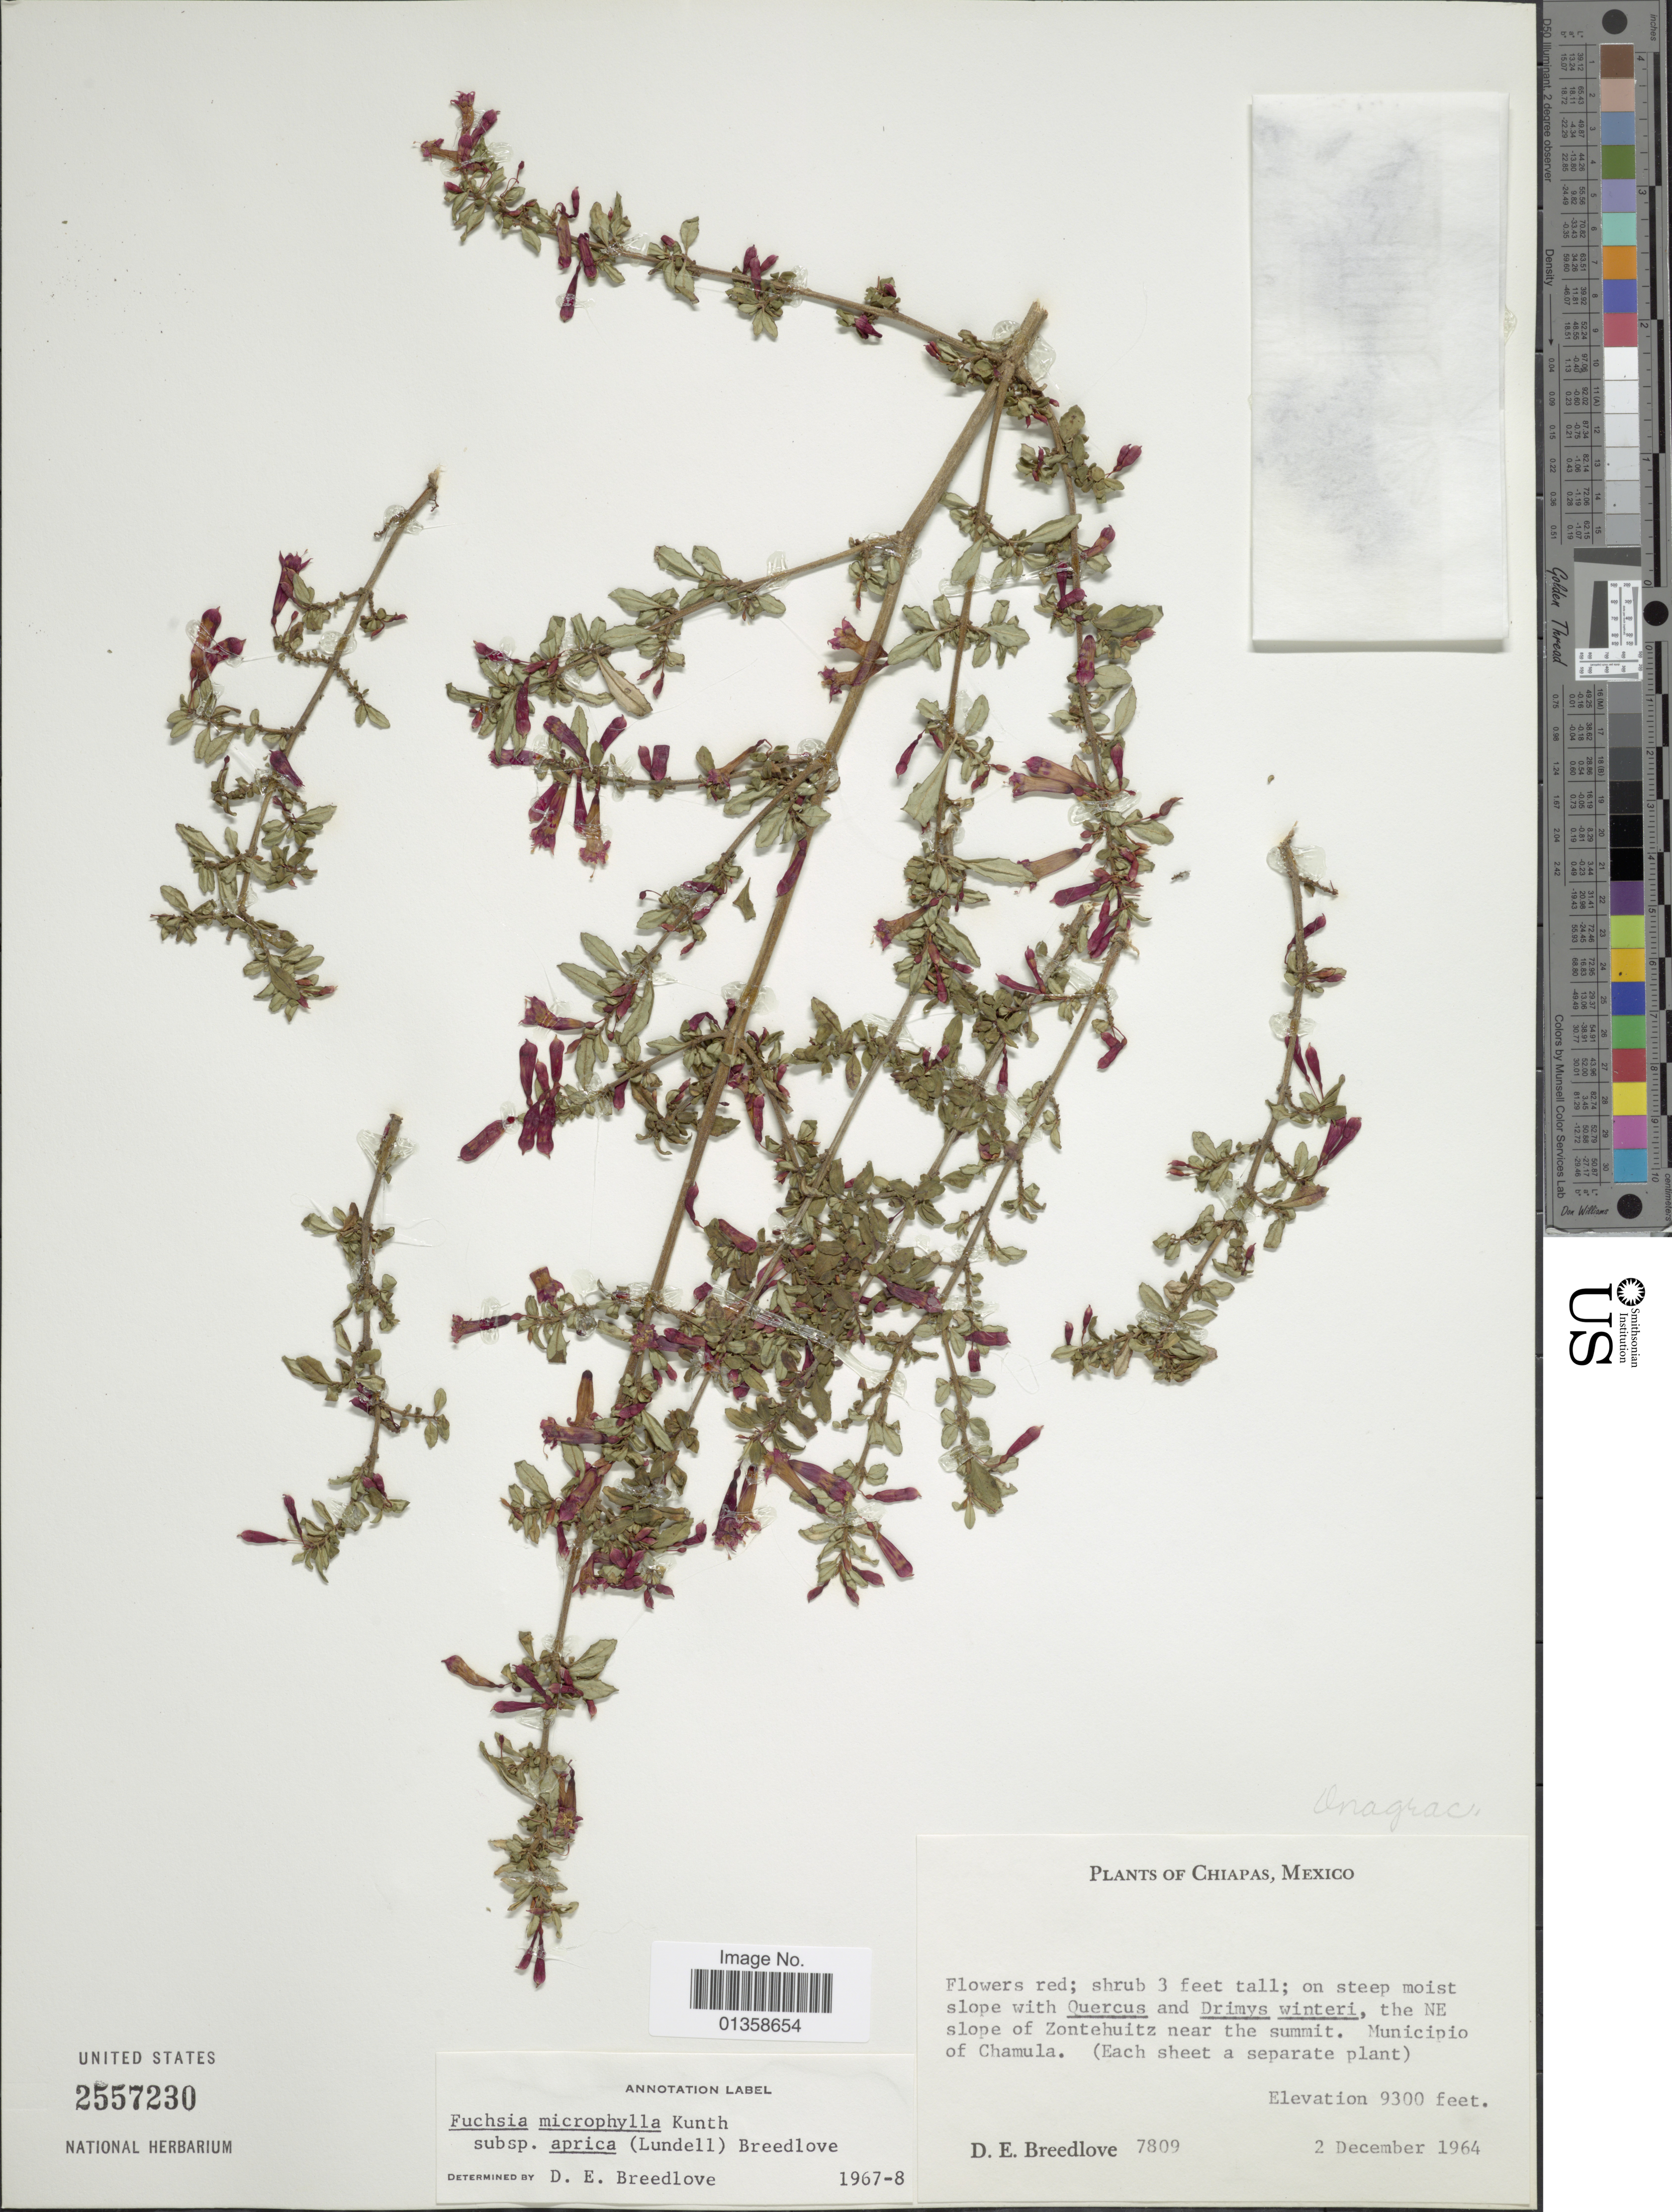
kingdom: Plantae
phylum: Tracheophyta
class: Magnoliopsida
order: Myrtales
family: Onagraceae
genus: Fuchsia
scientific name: Fuchsia microphylla subsp. aprica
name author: (Lundell) Breedlove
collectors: D. E. Breedlove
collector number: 7809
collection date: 1964-12-02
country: Mexico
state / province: Chiapas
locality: The NE slope of Zontehuitz near the summit. Municipio of Chamula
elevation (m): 2835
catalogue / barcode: US 2557230